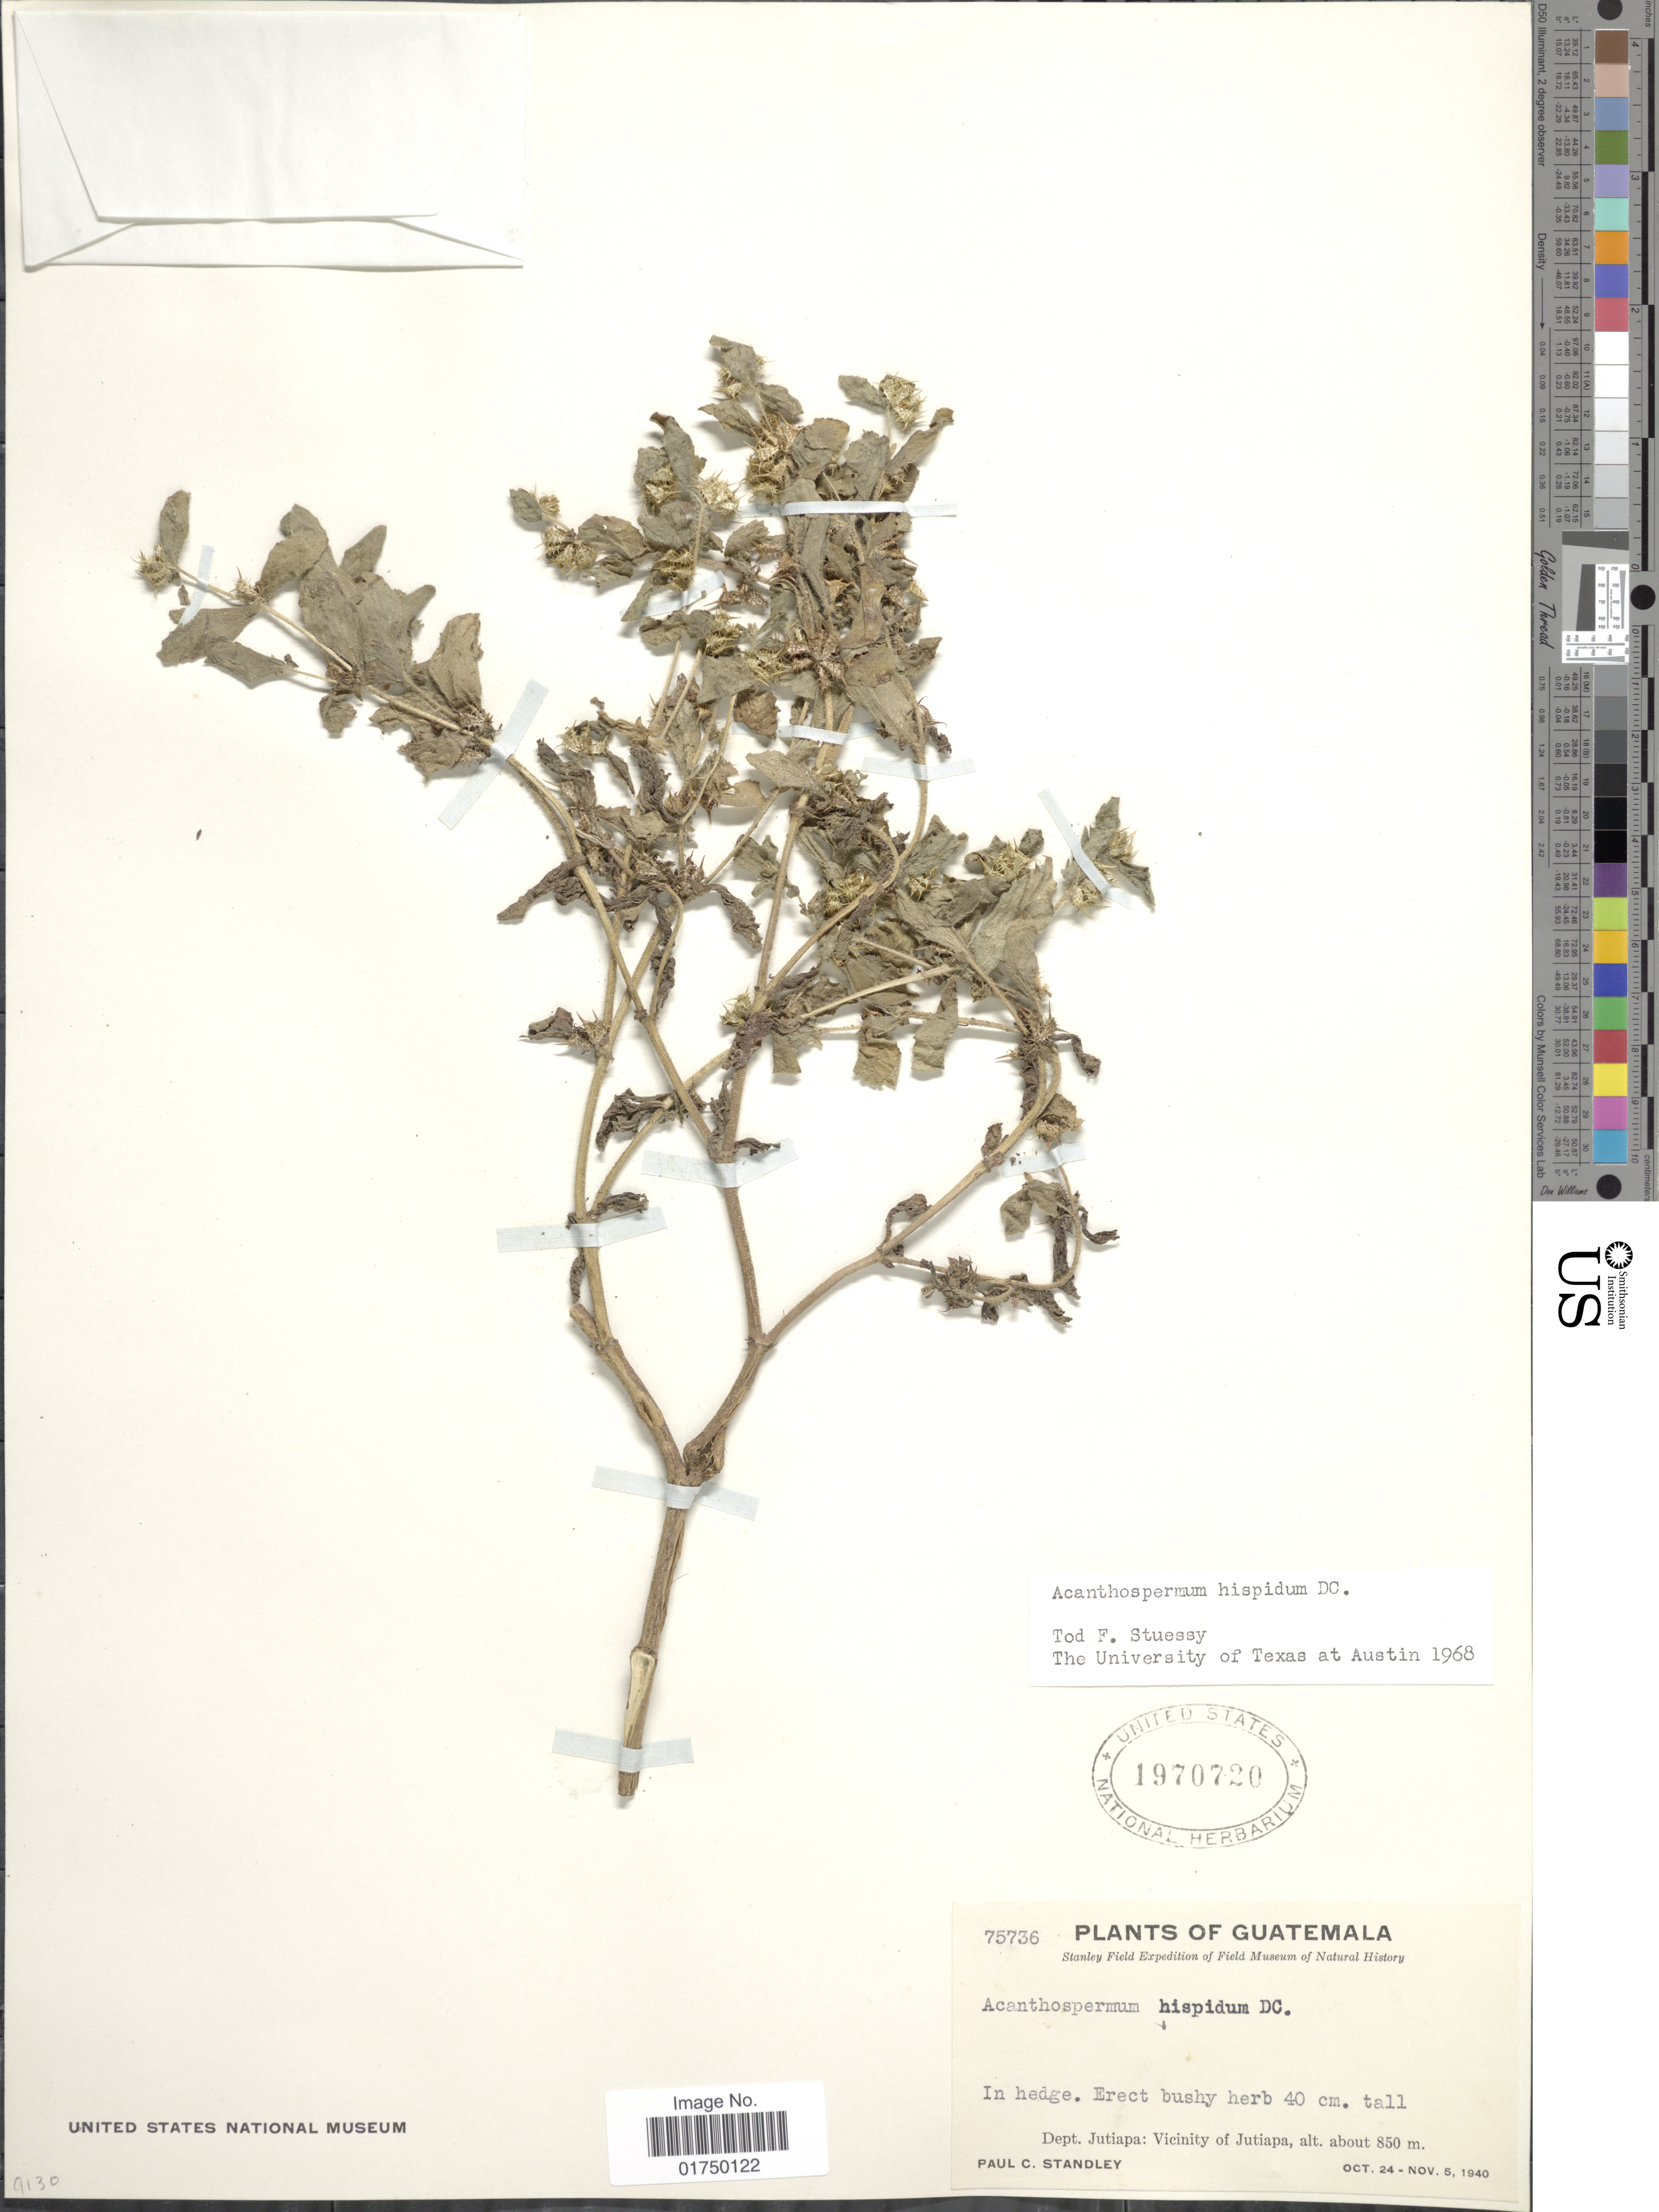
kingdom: Plantae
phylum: Tracheophyta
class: Magnoliopsida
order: Asterales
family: Asteraceae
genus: Acanthospermum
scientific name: Acanthospermum hispidum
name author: DC.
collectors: P. C. Standley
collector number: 75736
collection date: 1940-10-24/1940-11-05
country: Guatemala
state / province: Jutiapa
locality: Dept. Jutiapa: Vicinity of Jutiapa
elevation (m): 850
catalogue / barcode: US 1970720